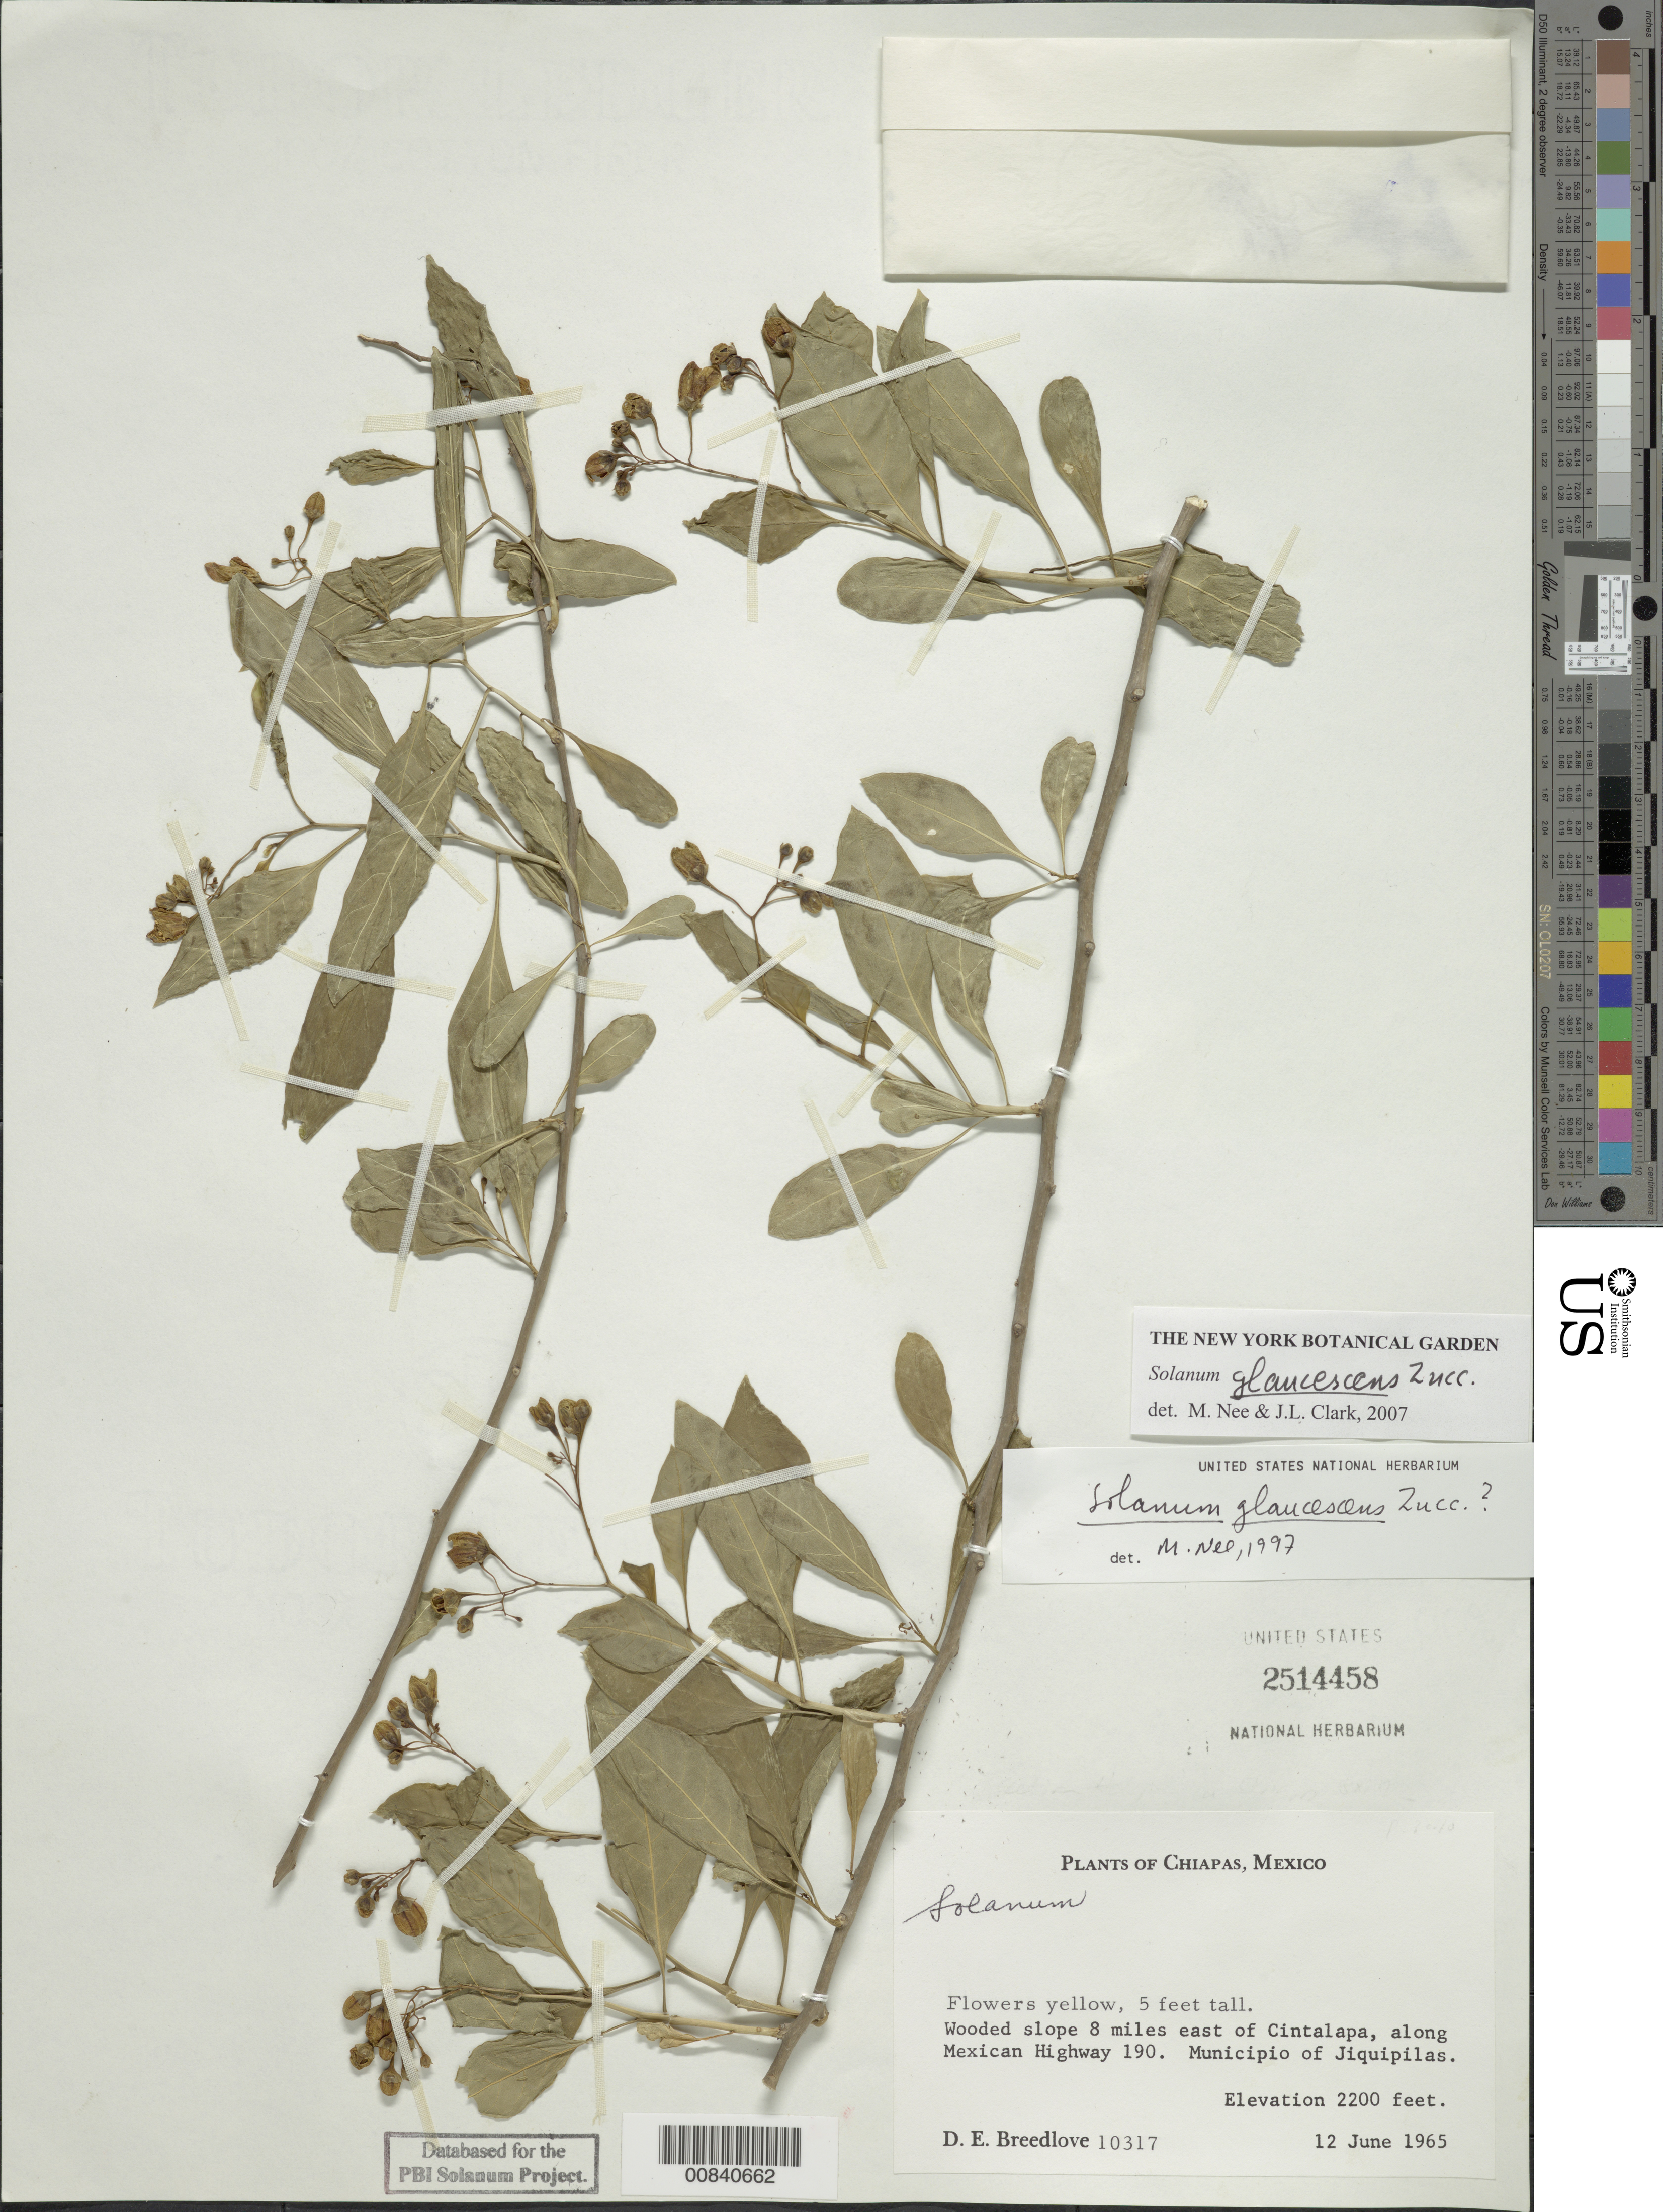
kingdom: Plantae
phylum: Tracheophyta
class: Magnoliopsida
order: Solanales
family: Solanaceae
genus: Solanum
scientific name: Solanum glaucescens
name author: Zucc.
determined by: Nee, Michael H.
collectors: D. E. Breedlove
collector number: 10317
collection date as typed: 12 Jun 1965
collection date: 1965-06-12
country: Mexico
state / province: Chiapas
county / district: Jiquipilas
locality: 8 miles east of Cintalapa, along Mexican highway 190. Municipio of Jiquipilas.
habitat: Wooded slope.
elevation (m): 670